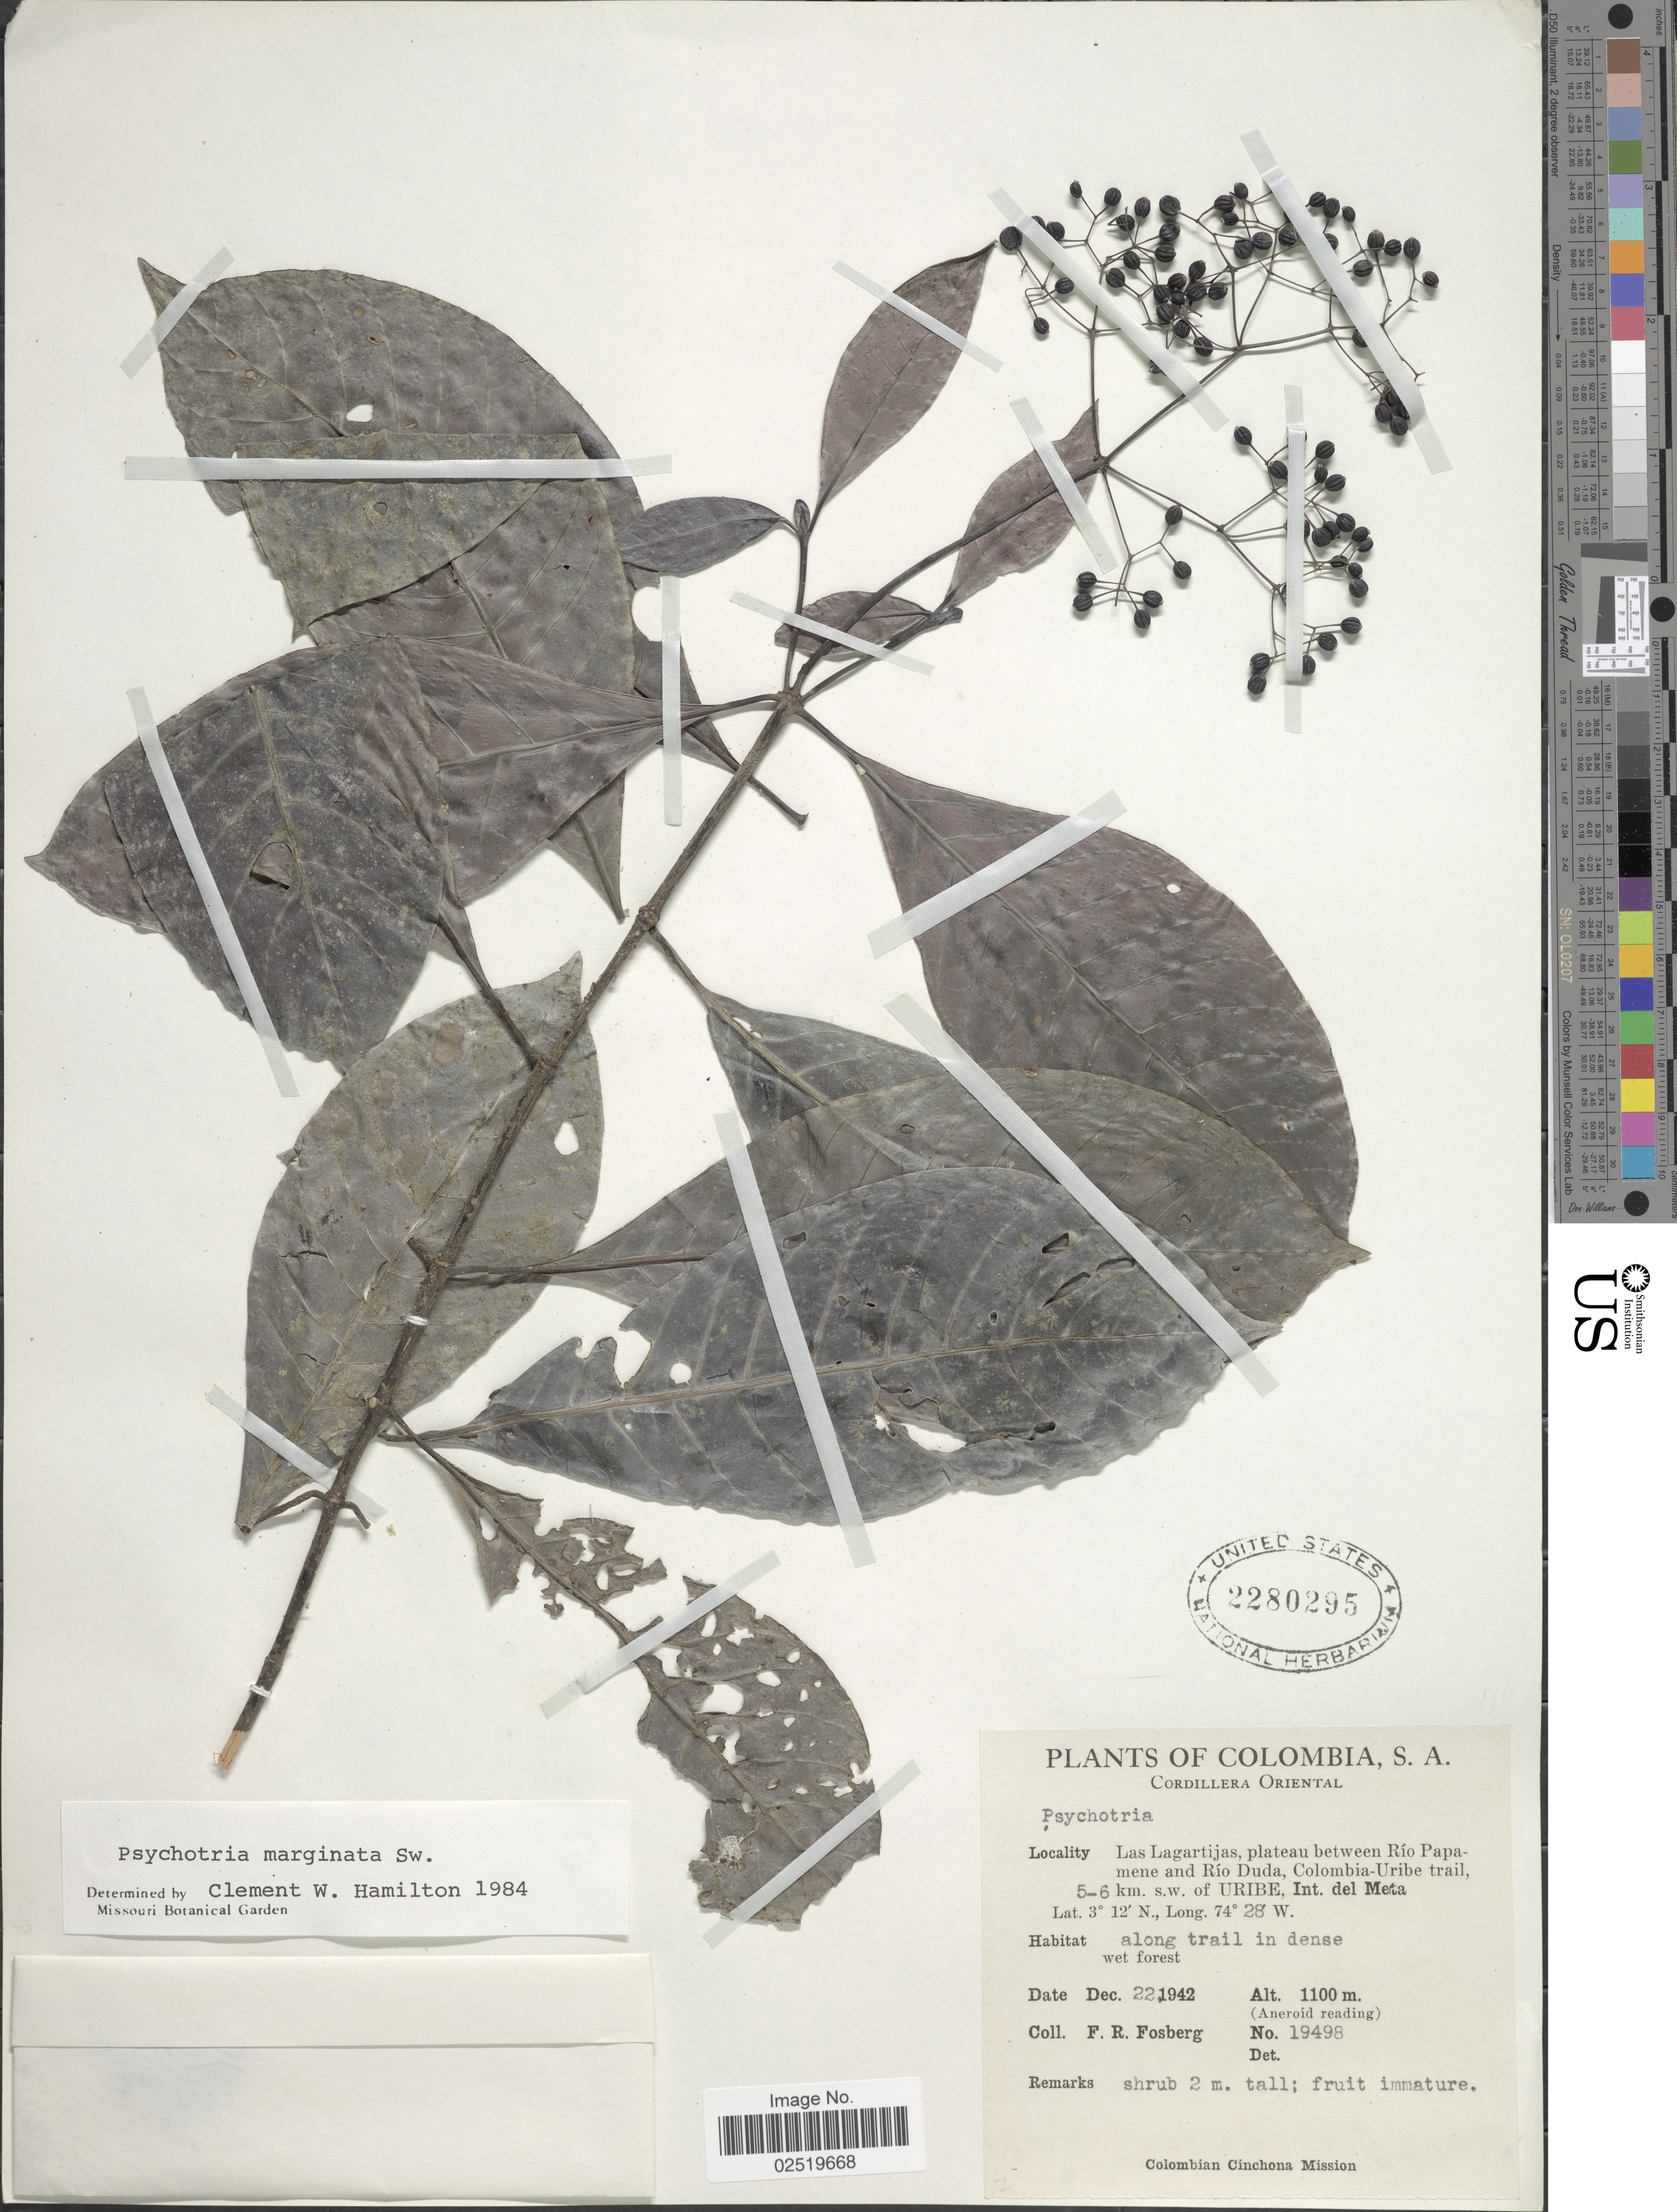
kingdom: Plantae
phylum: Tracheophyta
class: Magnoliopsida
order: Gentianales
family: Rubiaceae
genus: Psychotria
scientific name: Psychotria marginata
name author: Sw.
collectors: F. R. Fosberg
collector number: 19498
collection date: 1942-12-22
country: Colombia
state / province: Meta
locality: Cordillera Oriental, Las Lagartijas, plateau between Rio Papamene and Rio Duda, Colombia-Uribe trail, 5-6 km. s.w. of Uribe, Int. del Meta, along trail in dense wet forest.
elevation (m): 1100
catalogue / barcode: US 2280295